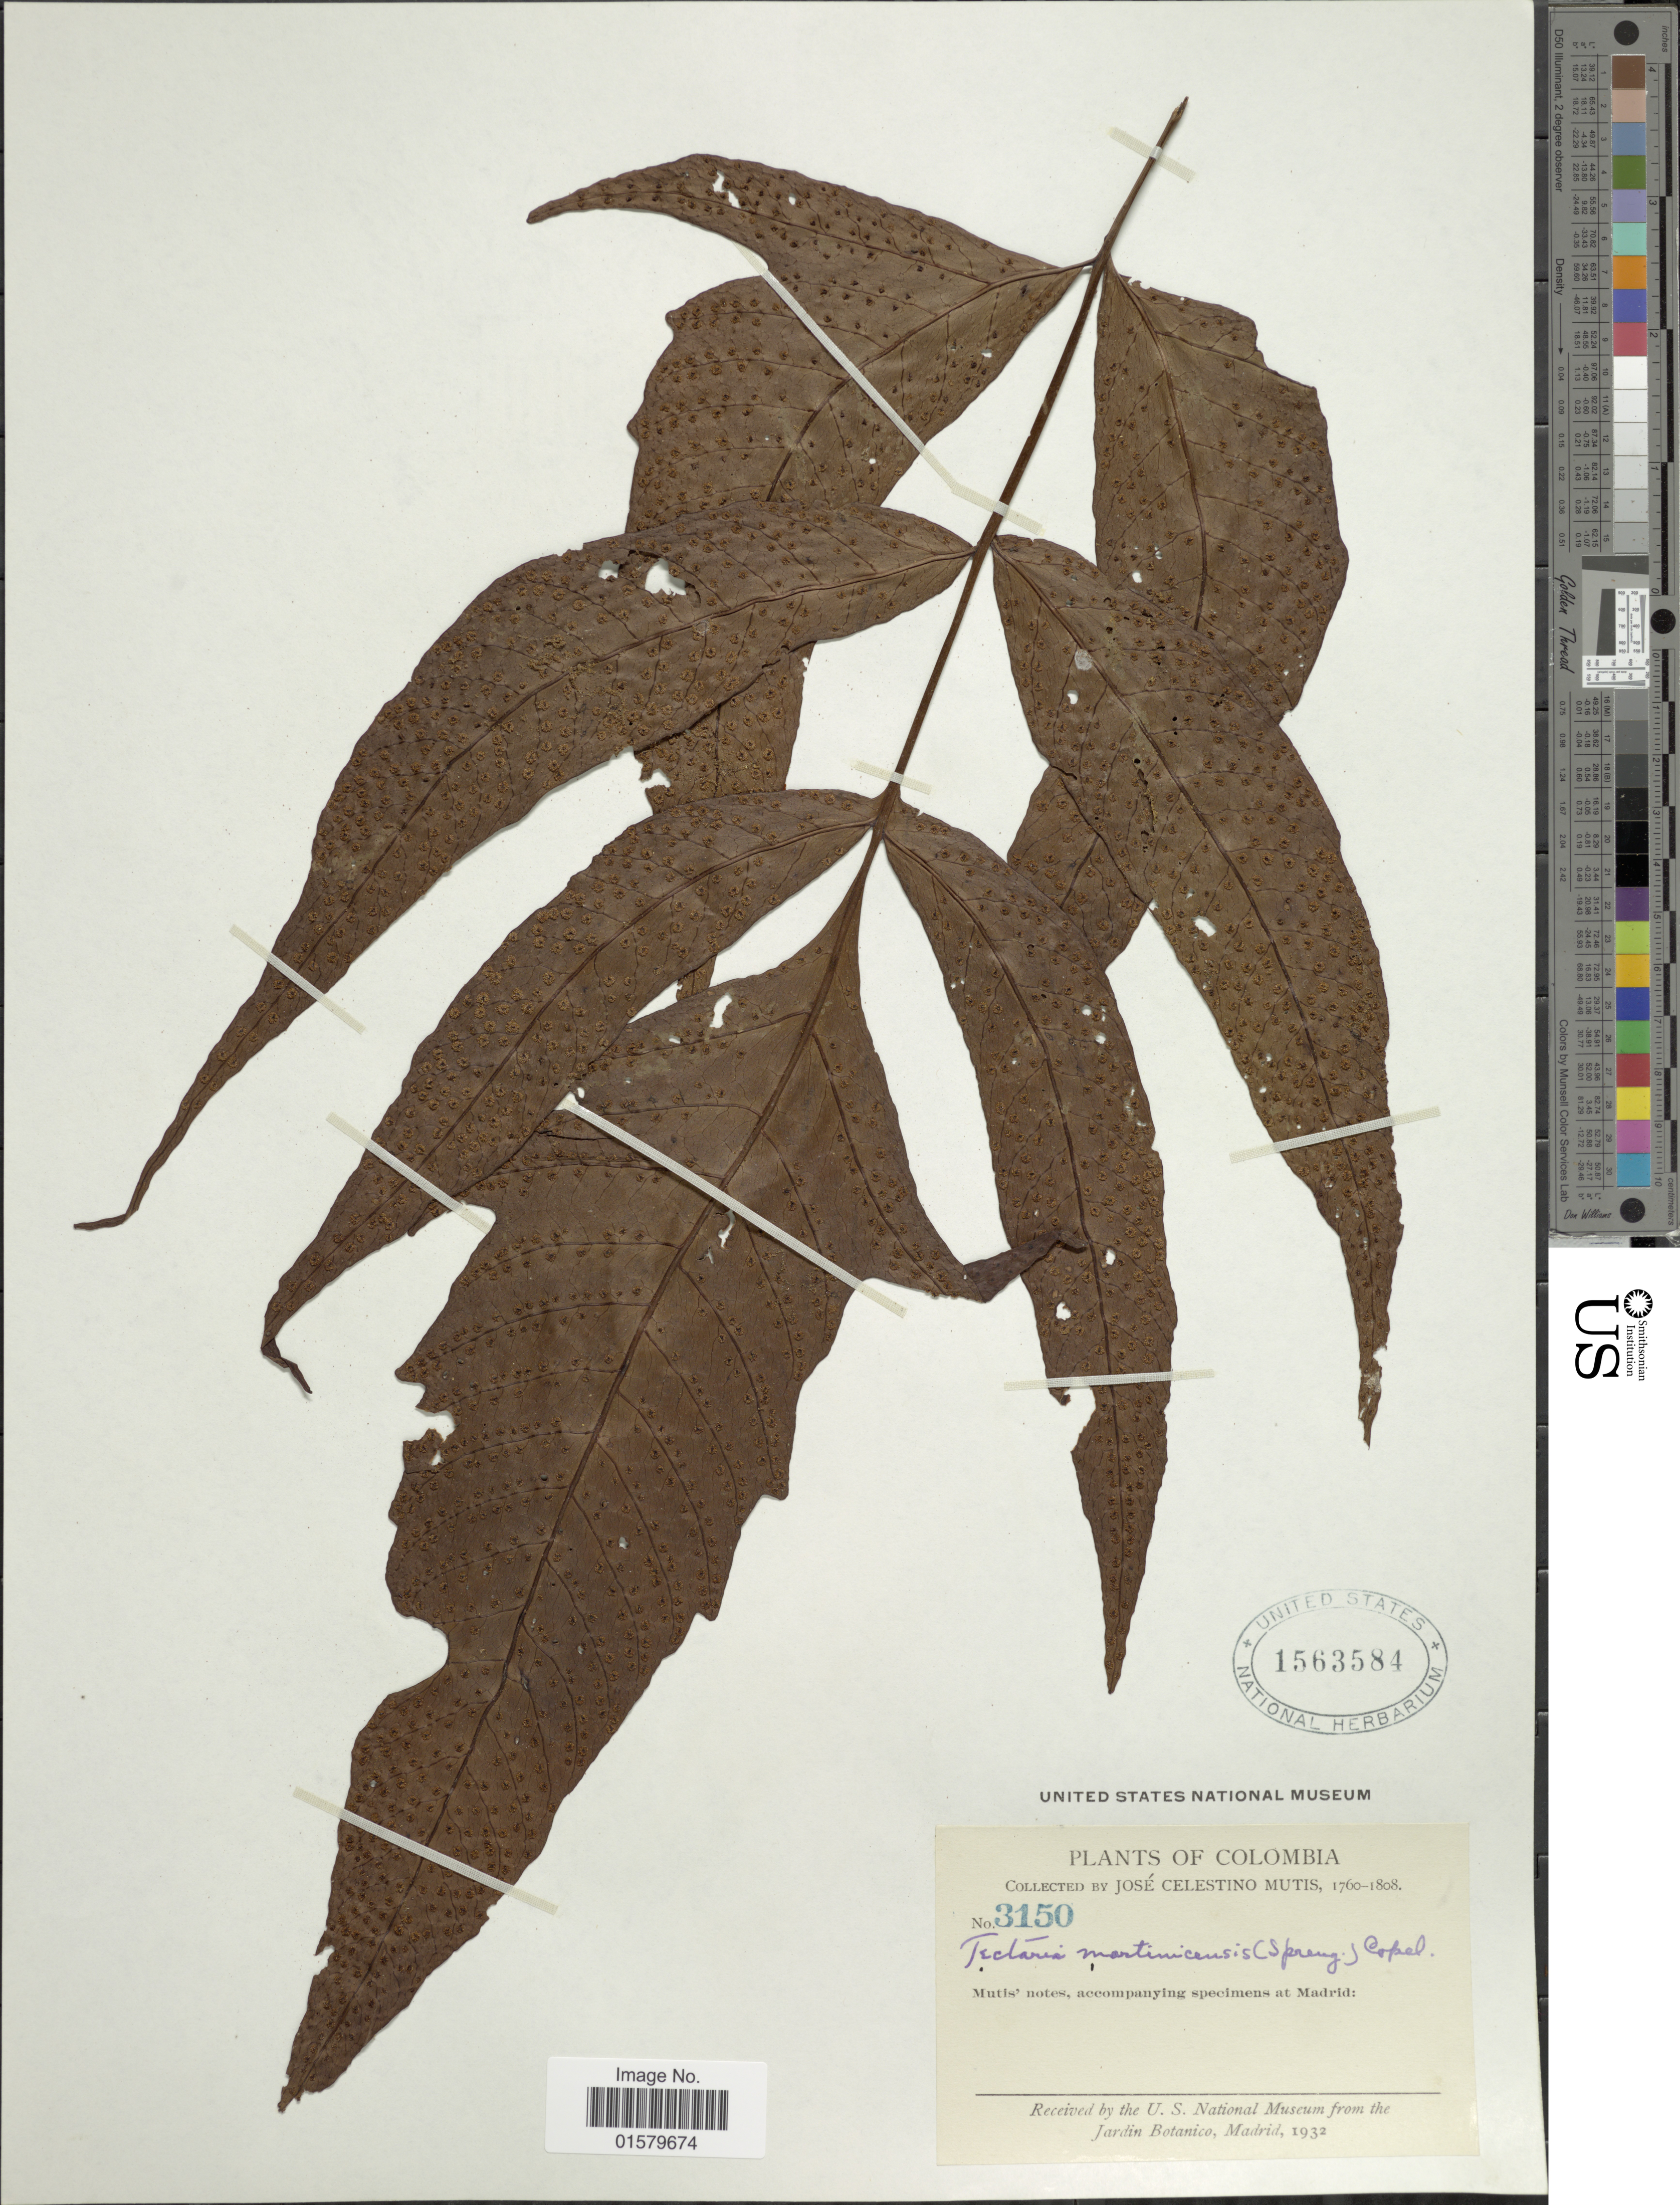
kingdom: Plantae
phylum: Tracheophyta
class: Polypodiopsida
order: Polypodiales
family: Tectariaceae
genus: Tectaria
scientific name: Tectaria incisa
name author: Cav.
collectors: J. C. B. Mutis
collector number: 3150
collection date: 1760/1808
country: Colombia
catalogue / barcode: US 1563584